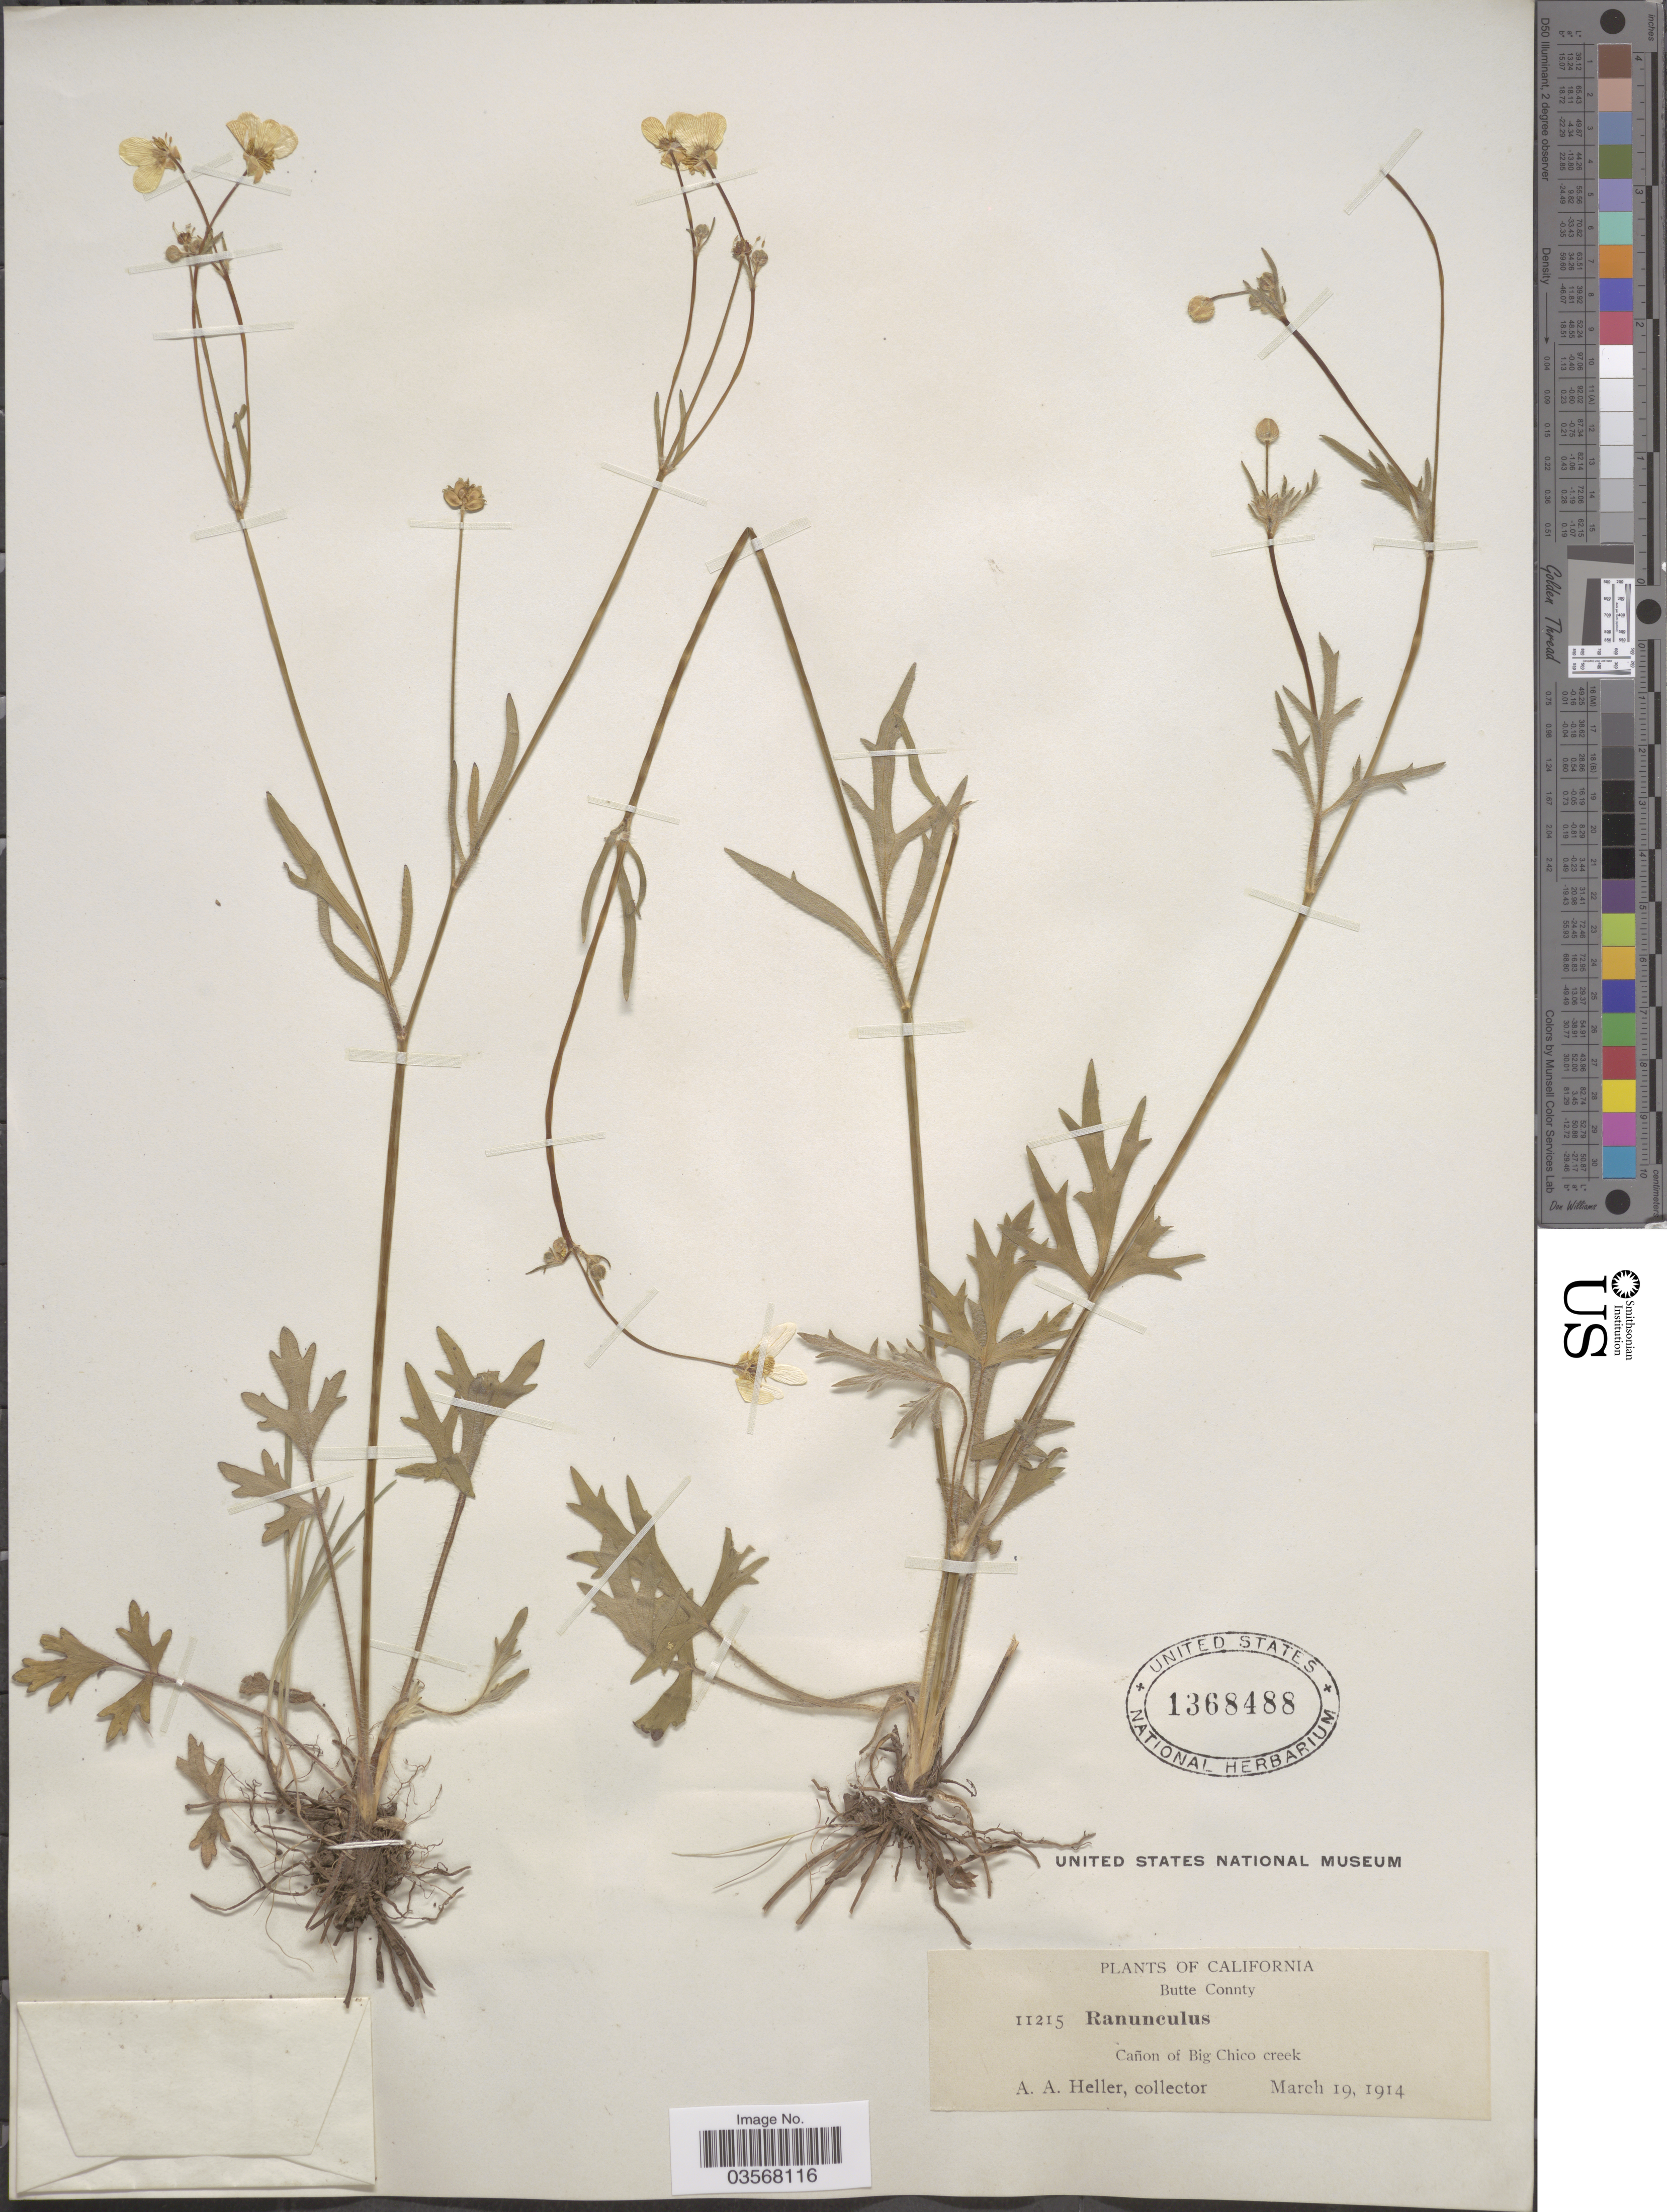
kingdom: Plantae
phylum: Tracheophyta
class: Magnoliopsida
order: Ranunculales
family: Ranunculaceae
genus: Ranunculus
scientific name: Ranunculus occidentalis var. eisenii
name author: Nutt.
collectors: A. A. Heller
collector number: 11215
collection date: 1914-03-19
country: United States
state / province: California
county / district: Butte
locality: Butte Connty. Cañon of Big Chico creek.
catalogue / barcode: US 1368488